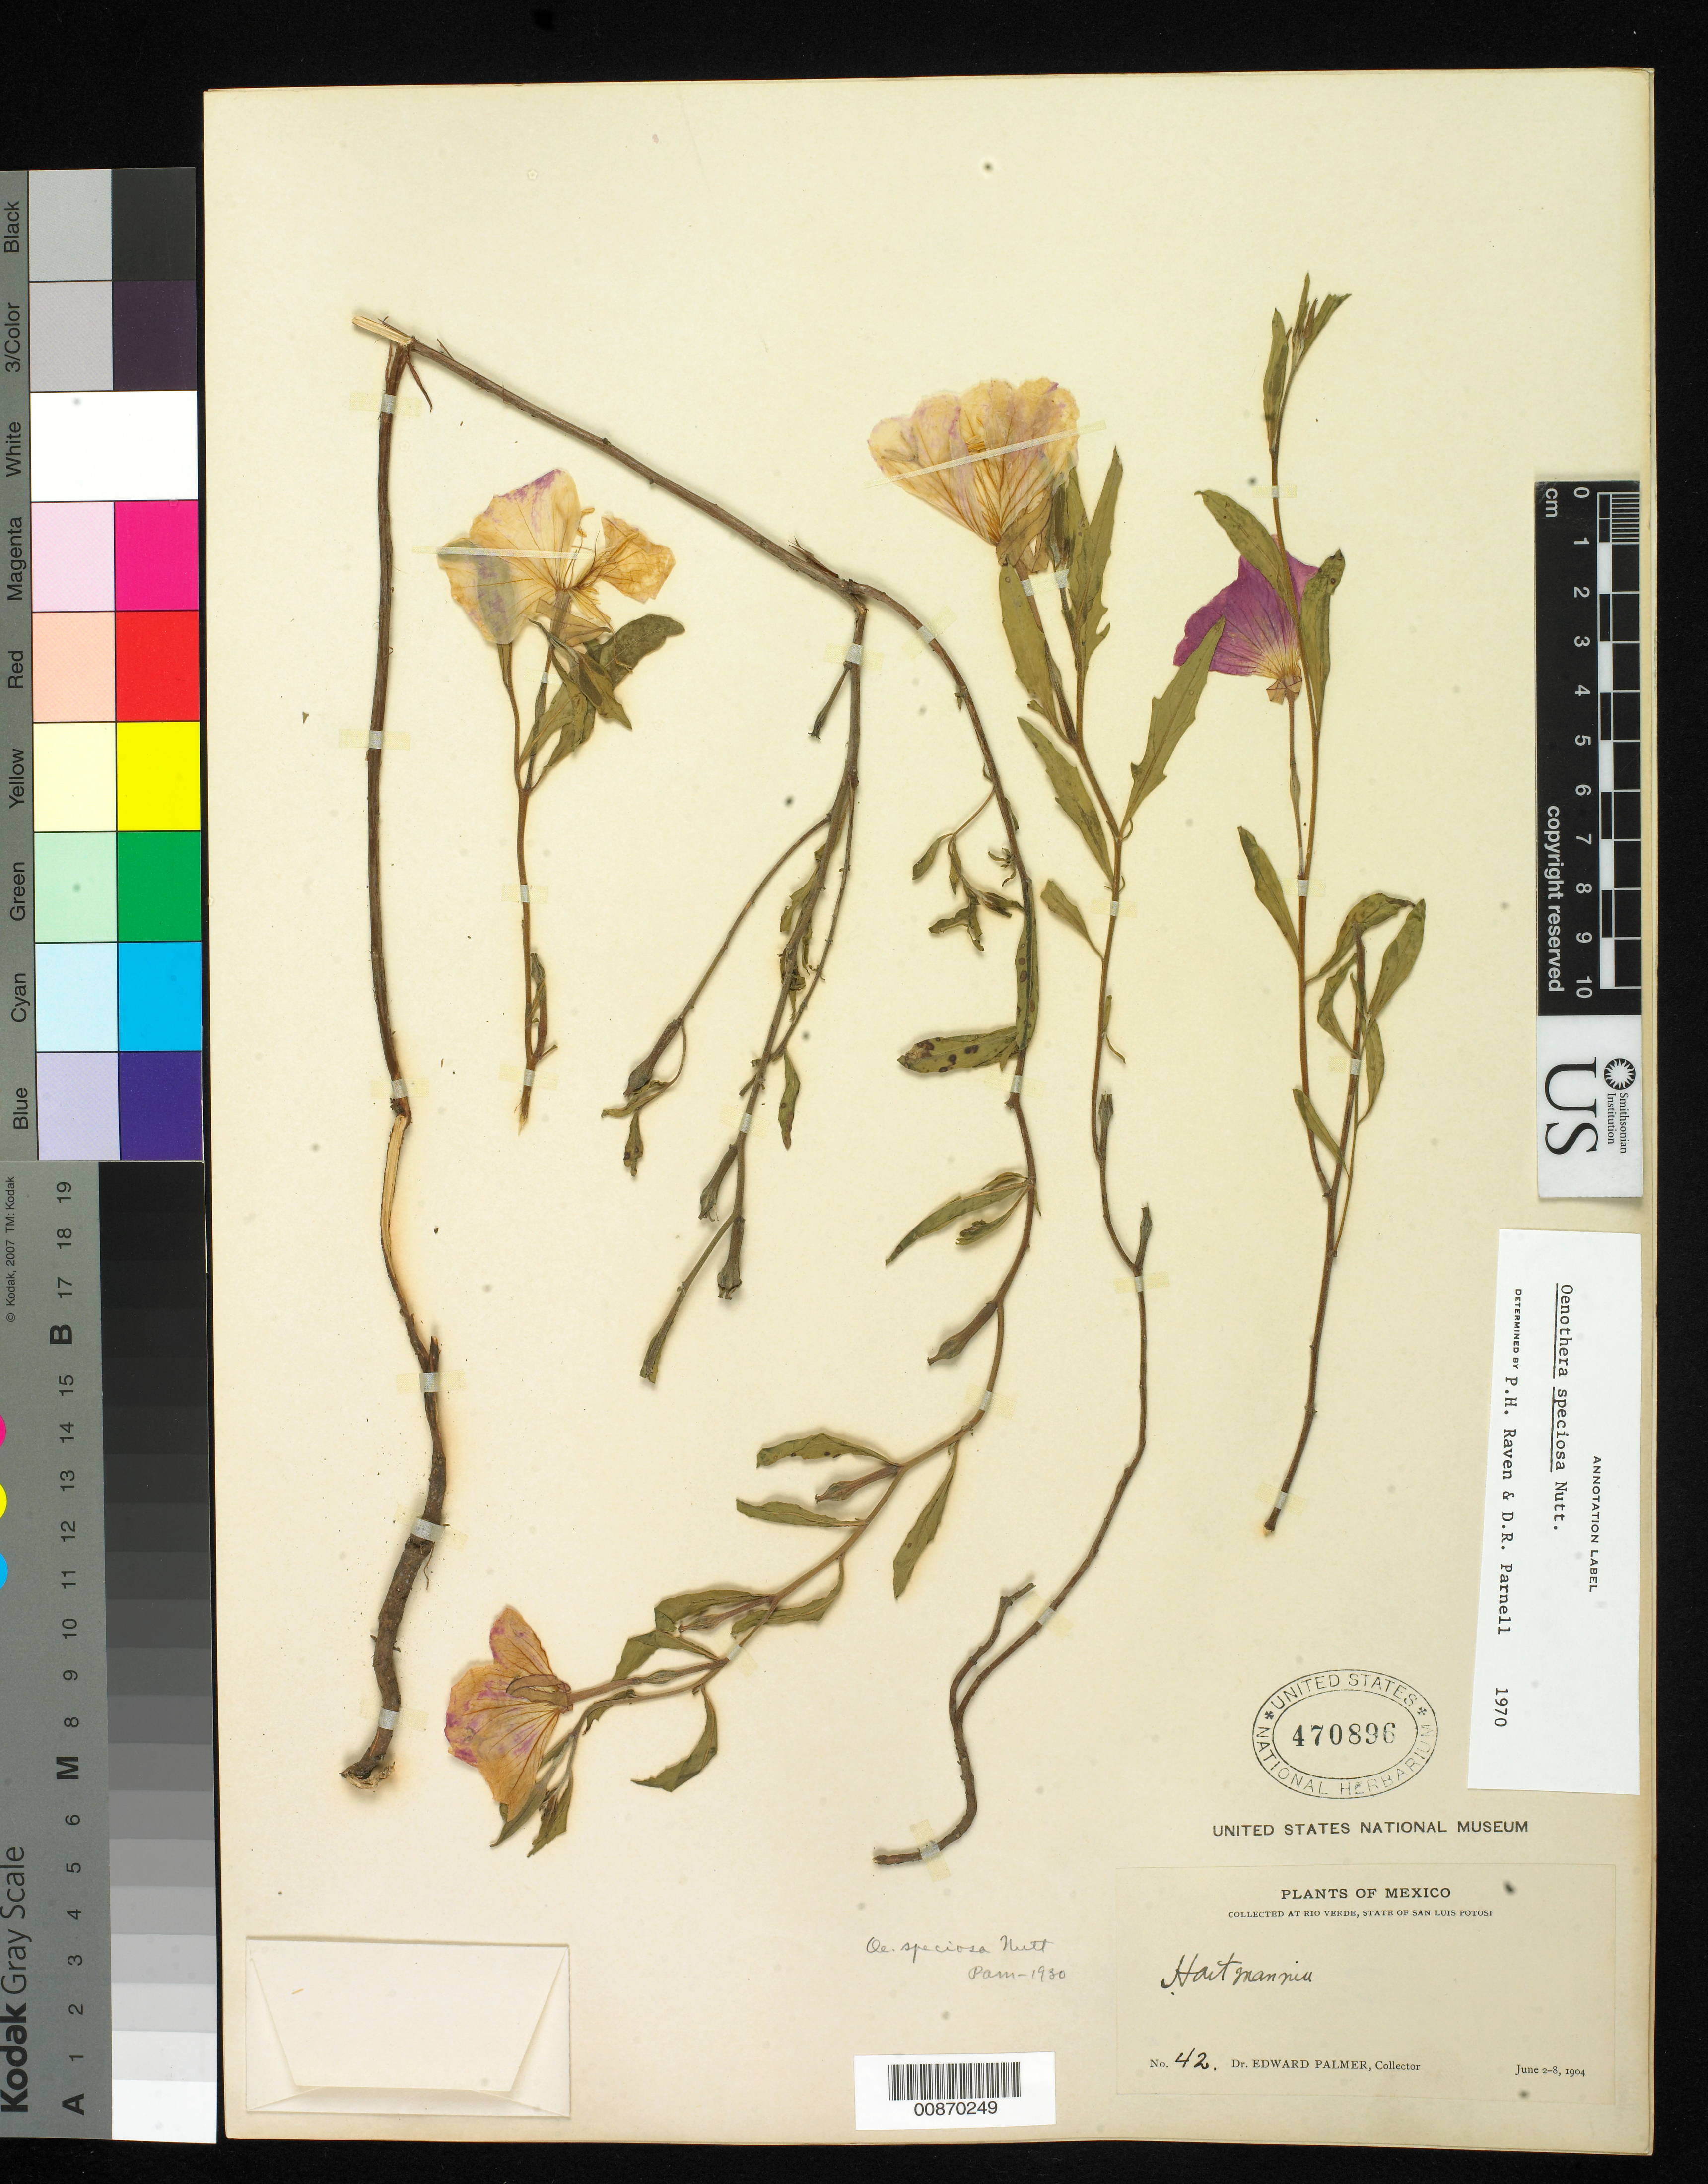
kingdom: Plantae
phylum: Tracheophyta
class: Magnoliopsida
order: Myrtales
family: Onagraceae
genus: Oenothera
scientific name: Oenothera speciosa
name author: Nutt.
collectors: E. Palmer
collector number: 42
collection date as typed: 02 Jun 1904 to 08 Jun 1904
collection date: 1904-06-02/1904-06-08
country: Mexico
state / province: San Luis Potosí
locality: Río Verde, San Luis Potosí.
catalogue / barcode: US 470896